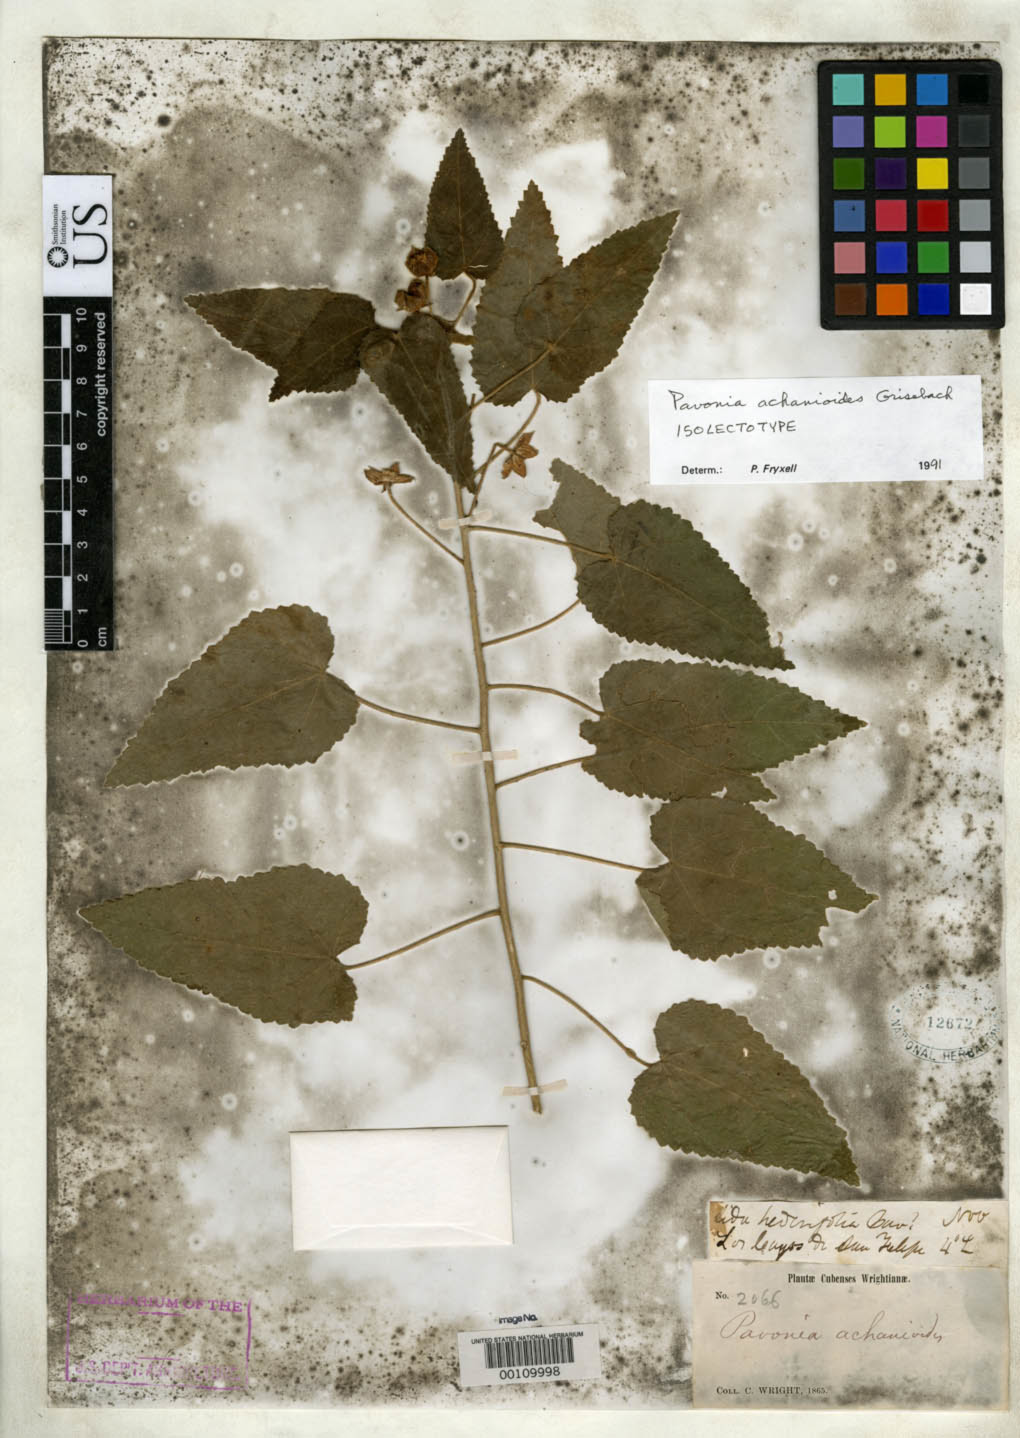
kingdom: Plantae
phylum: Tracheophyta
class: Magnoliopsida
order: Malvales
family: Malvaceae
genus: Pavonia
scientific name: Pavonia achanioides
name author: Griseb.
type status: Isolectotype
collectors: C. Wright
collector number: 2066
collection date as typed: Nov 1865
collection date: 1865-11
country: Cuba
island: Greater Antilles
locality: Los Cayos de San Felipe.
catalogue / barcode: US 12672